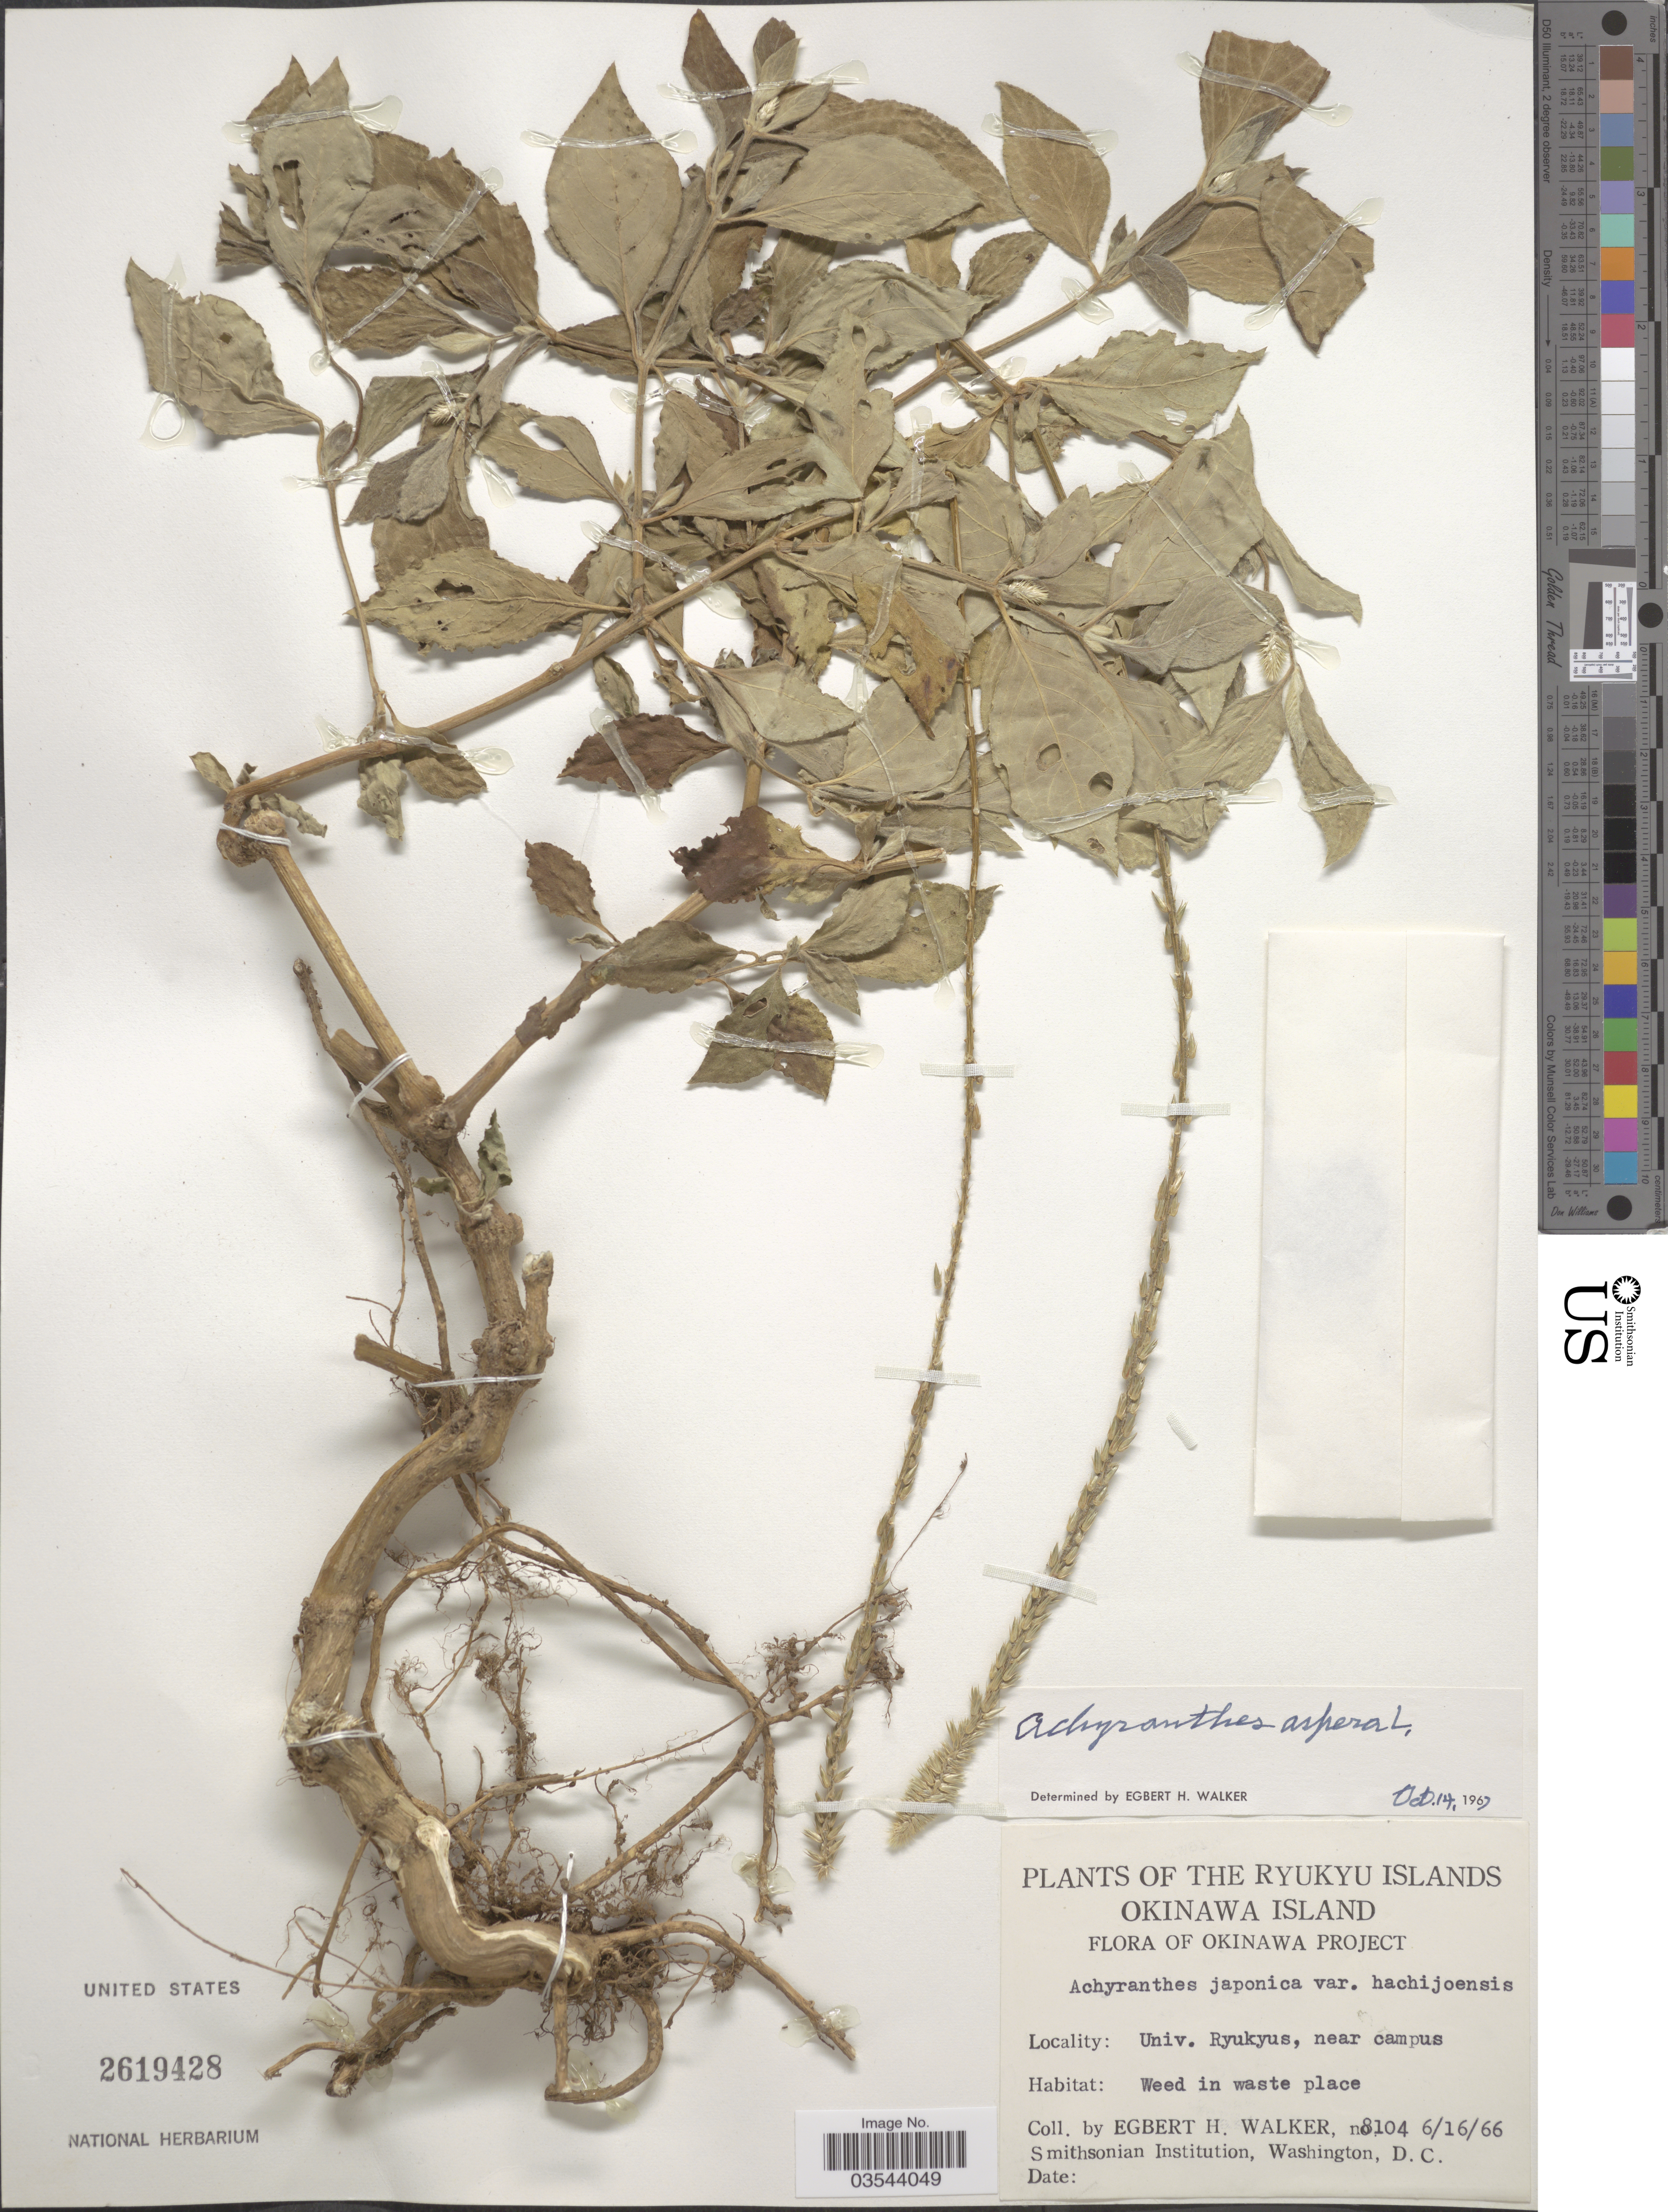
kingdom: Plantae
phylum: Tracheophyta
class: Magnoliopsida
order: Caryophyllales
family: Amaranthaceae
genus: Achyranthes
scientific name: Achyranthes aspera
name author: L.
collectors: E. H. Walker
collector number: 8104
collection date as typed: Transcribed d/m/y: 16/6/66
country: Japan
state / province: Okinawa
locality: Ryukyu Islands. Okinawa Island. Okinawa Project. Univ. Ryukyu, near campus.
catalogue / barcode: US 2619428